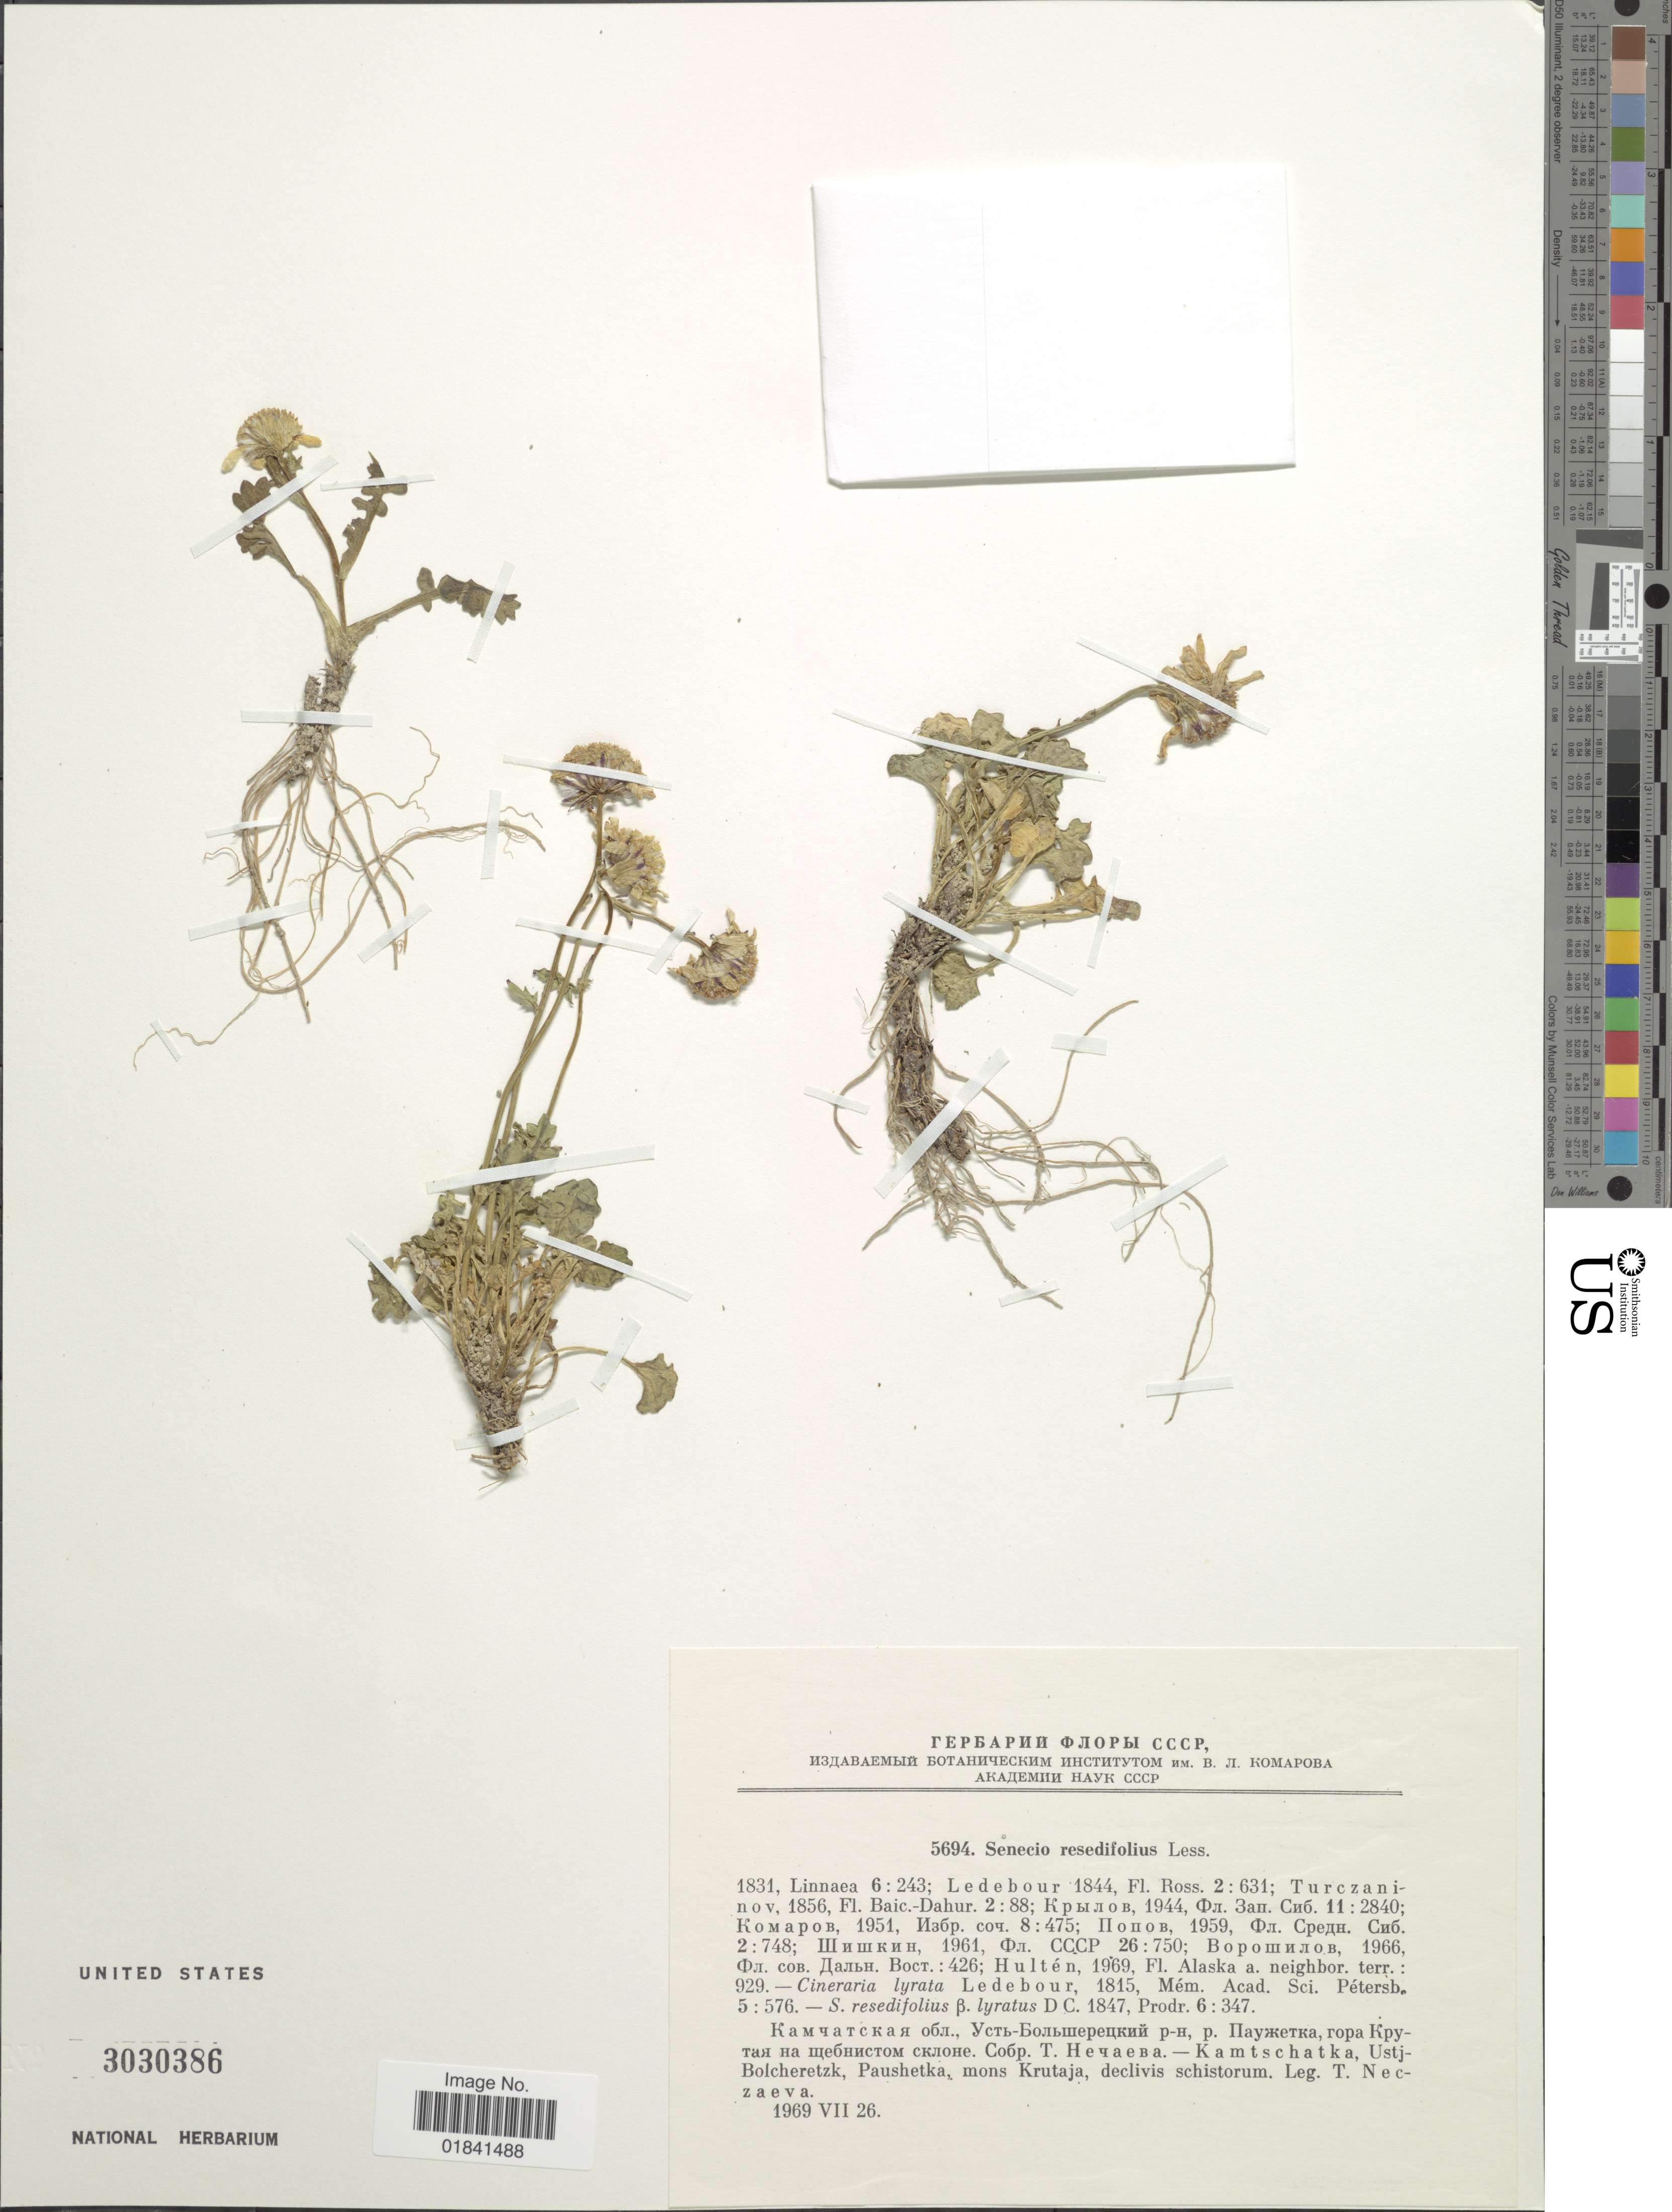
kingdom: Plantae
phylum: Tracheophyta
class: Magnoliopsida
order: Asterales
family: Asteraceae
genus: Senecio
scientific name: Senecio resedifolius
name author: Less.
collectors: T. Neczaeva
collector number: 5694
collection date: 1969-07-26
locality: Kamtschatka, Ustj-Bolcheretzk, Paushetka, mons Krutaja, declivis schistorum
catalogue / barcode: US 3030386